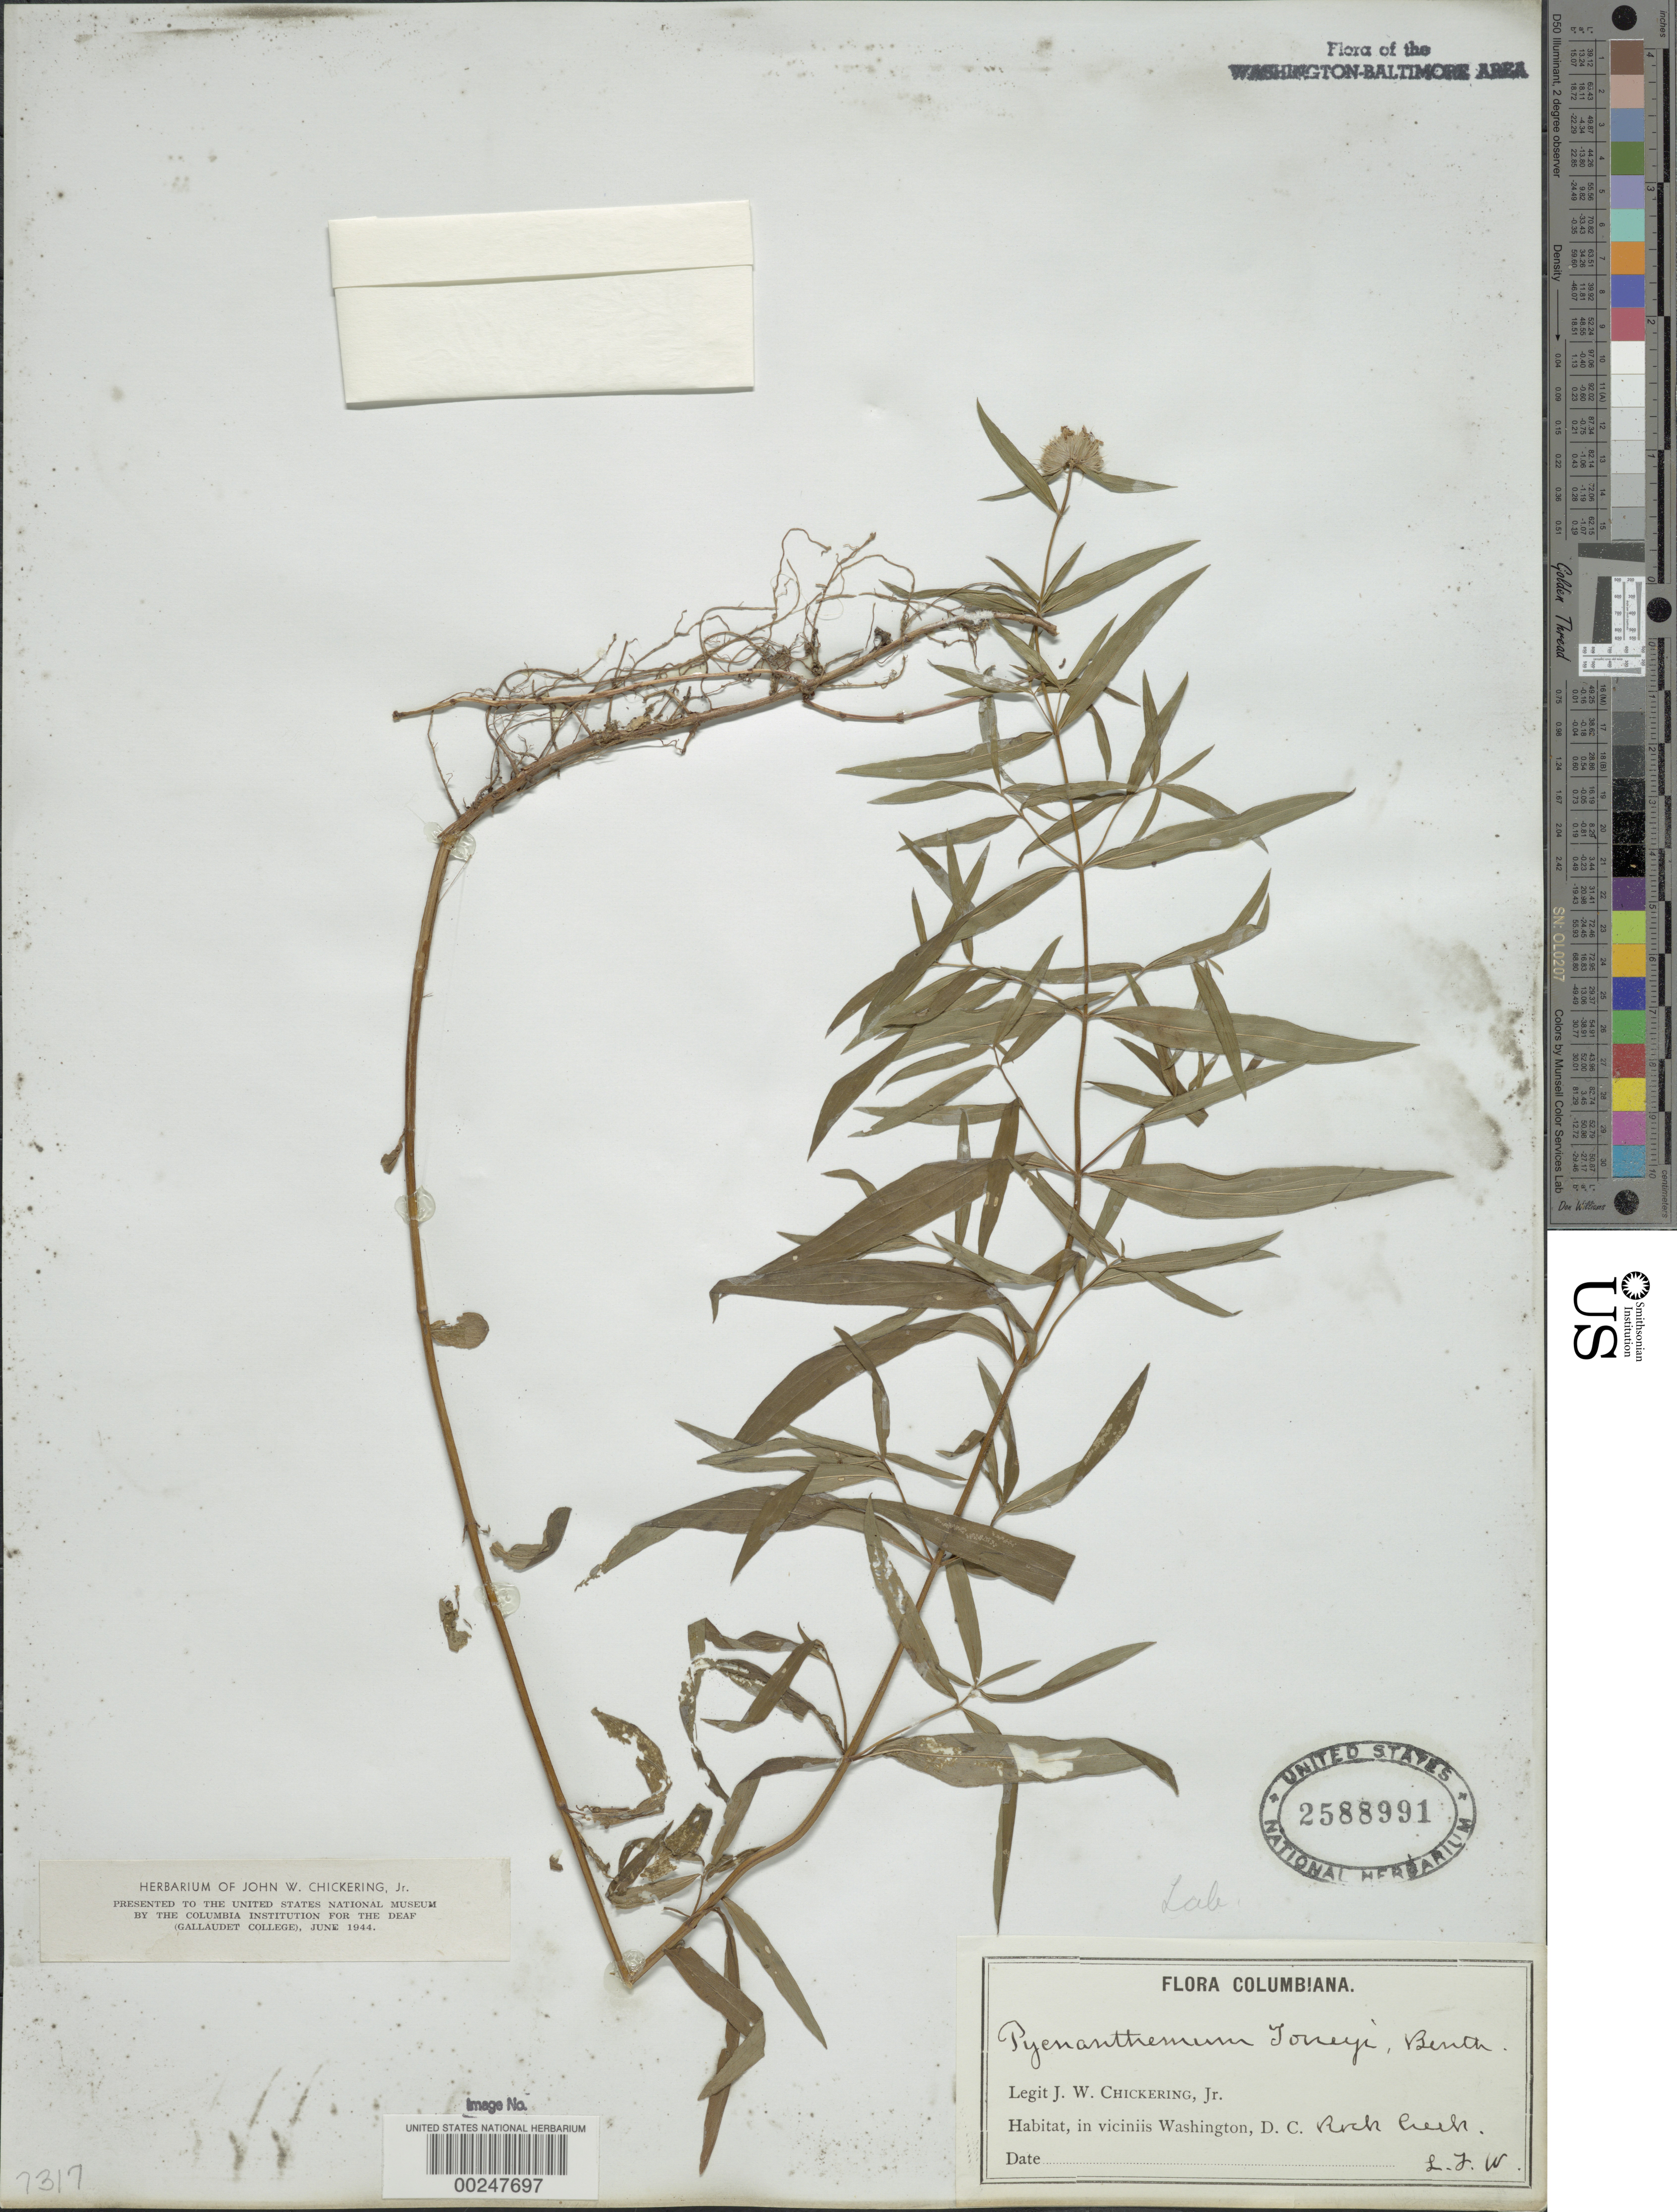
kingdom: Plantae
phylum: Tracheophyta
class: Magnoliopsida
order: Lamiales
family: Lamiaceae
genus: Pycnanthemum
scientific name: Pycnanthemum torreyi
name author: Benth.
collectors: J. W. Chickering Jr.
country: United States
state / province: District of Columbia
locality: Rock Creek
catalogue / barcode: US 2588991